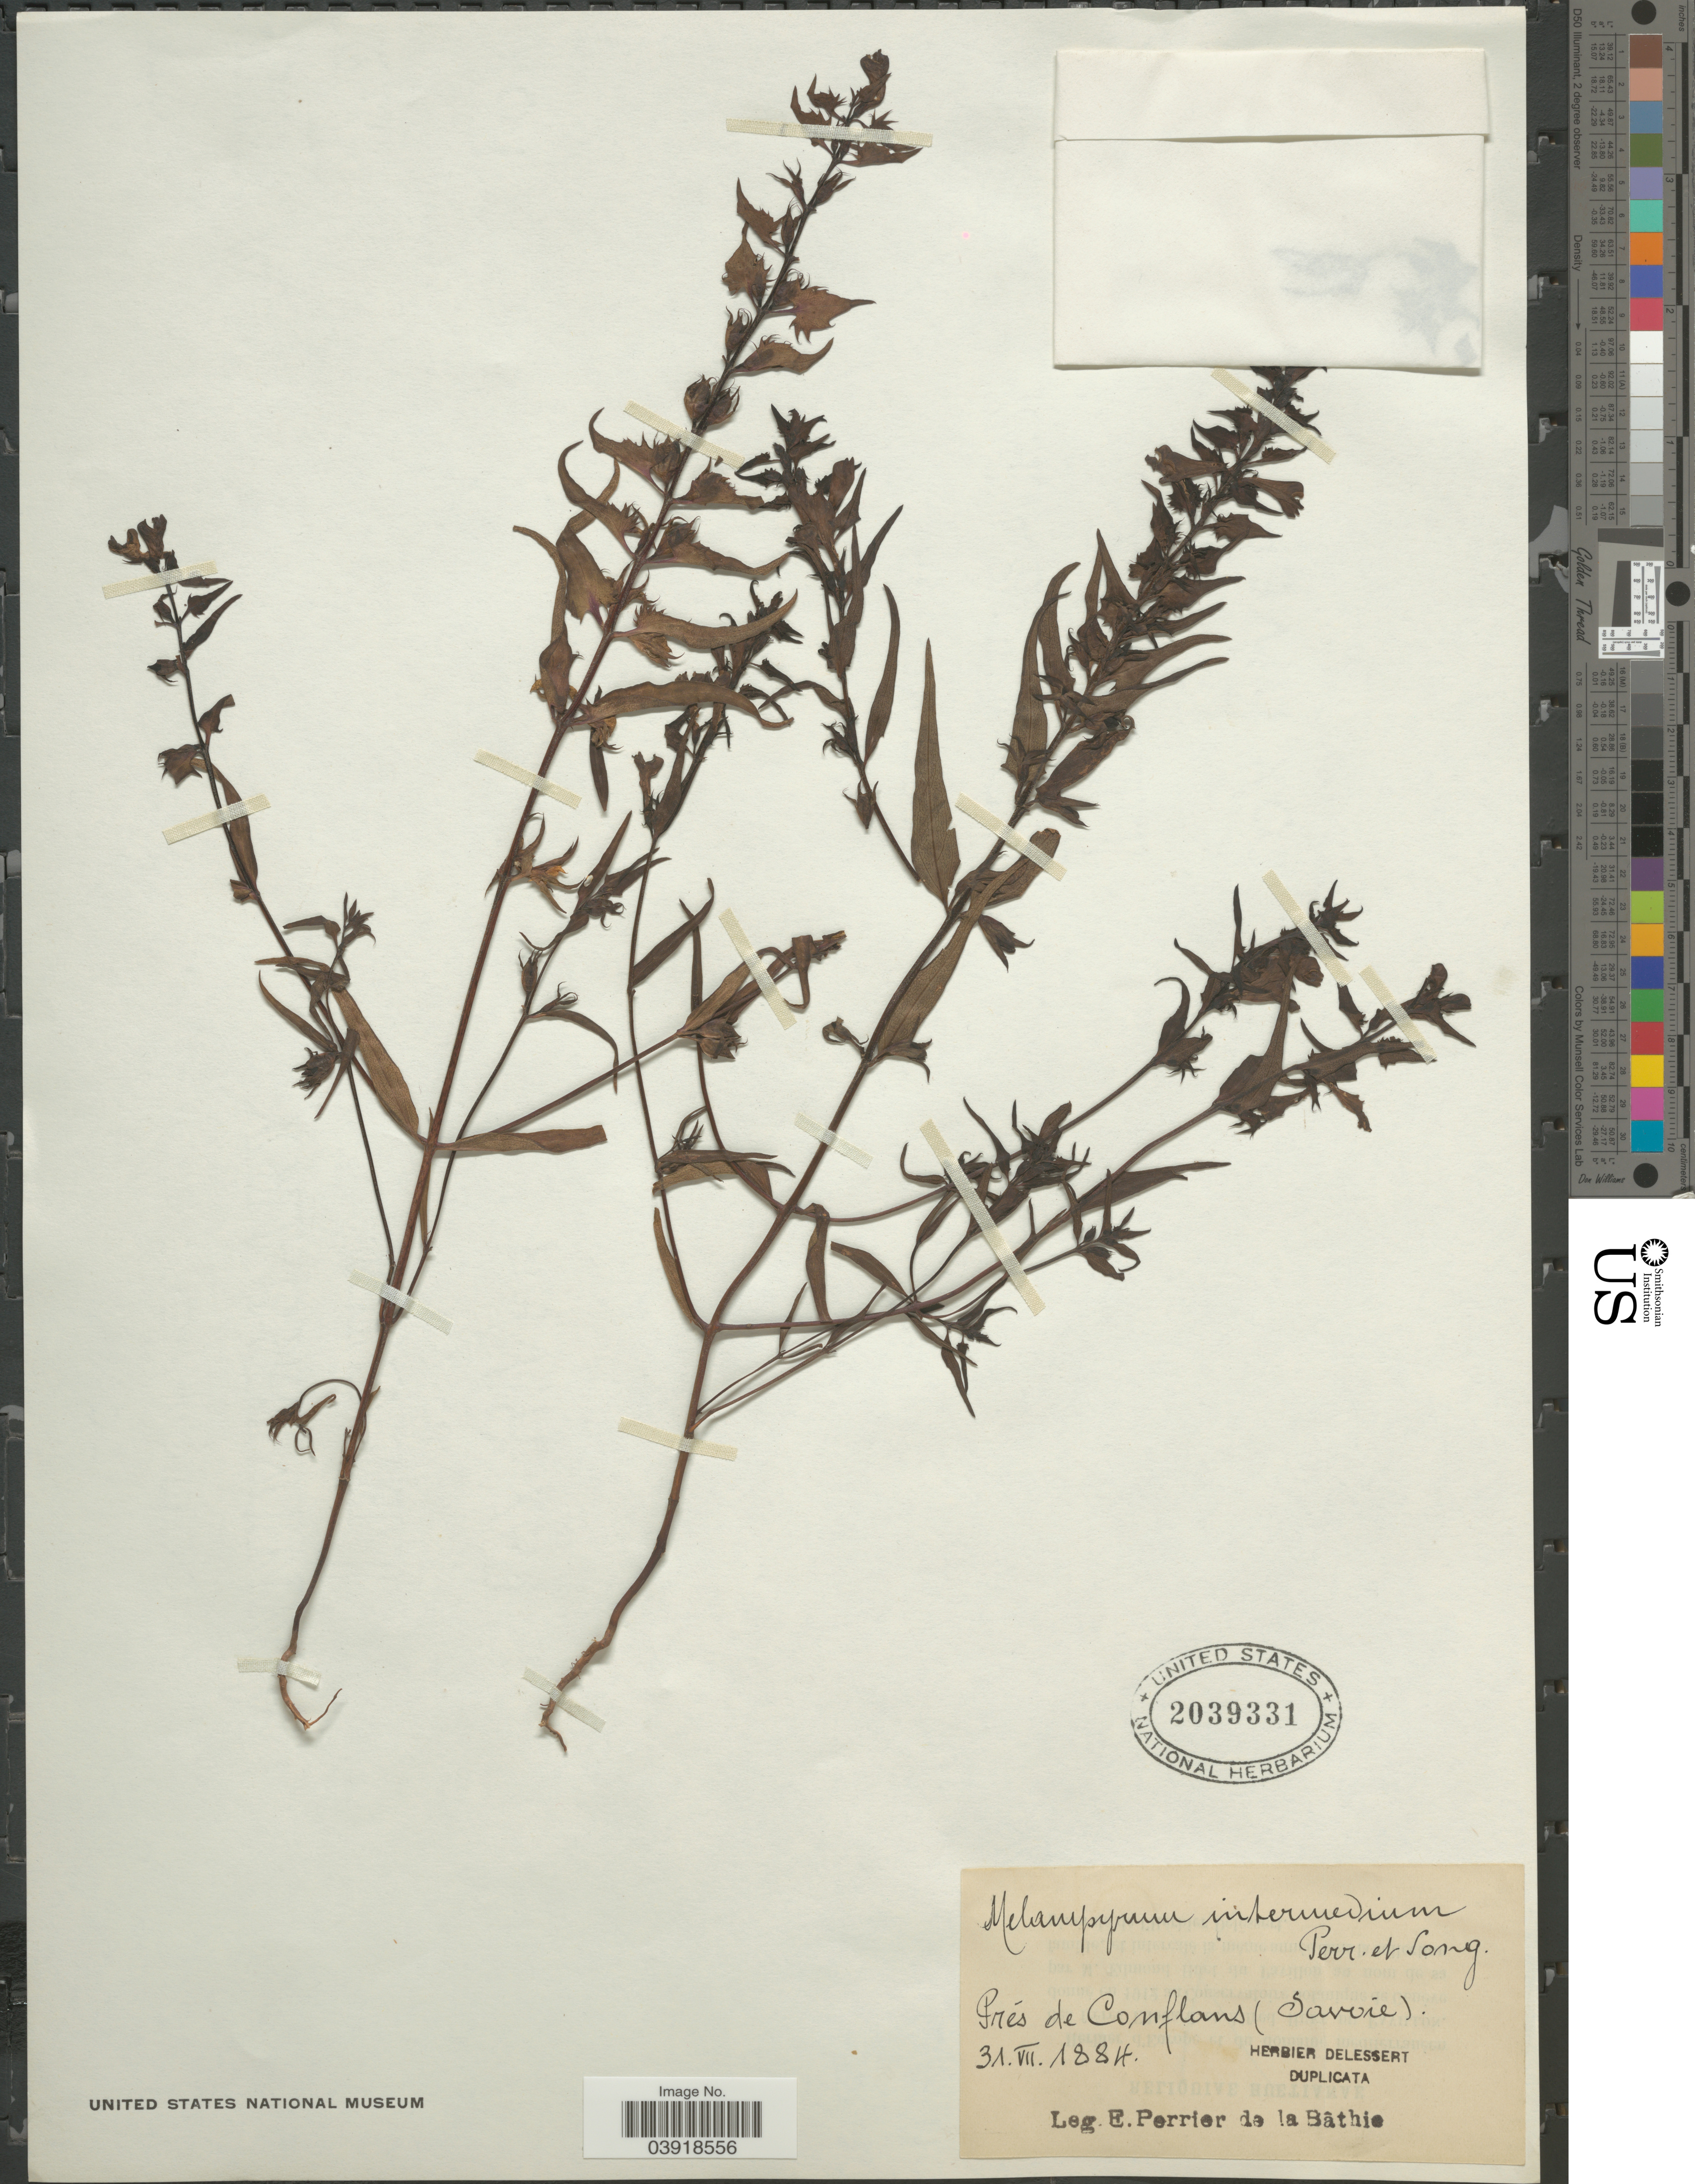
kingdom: Plantae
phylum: Tracheophyta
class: Magnoliopsida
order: Lamiales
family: Orobanchaceae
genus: Melampyrum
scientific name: Melampyrum intermedium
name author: Ronniger & Schinz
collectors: E. Perrier de la Bâthie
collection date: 1884-07-31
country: France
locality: Près de Conflans (Savoie).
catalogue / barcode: US 2039331